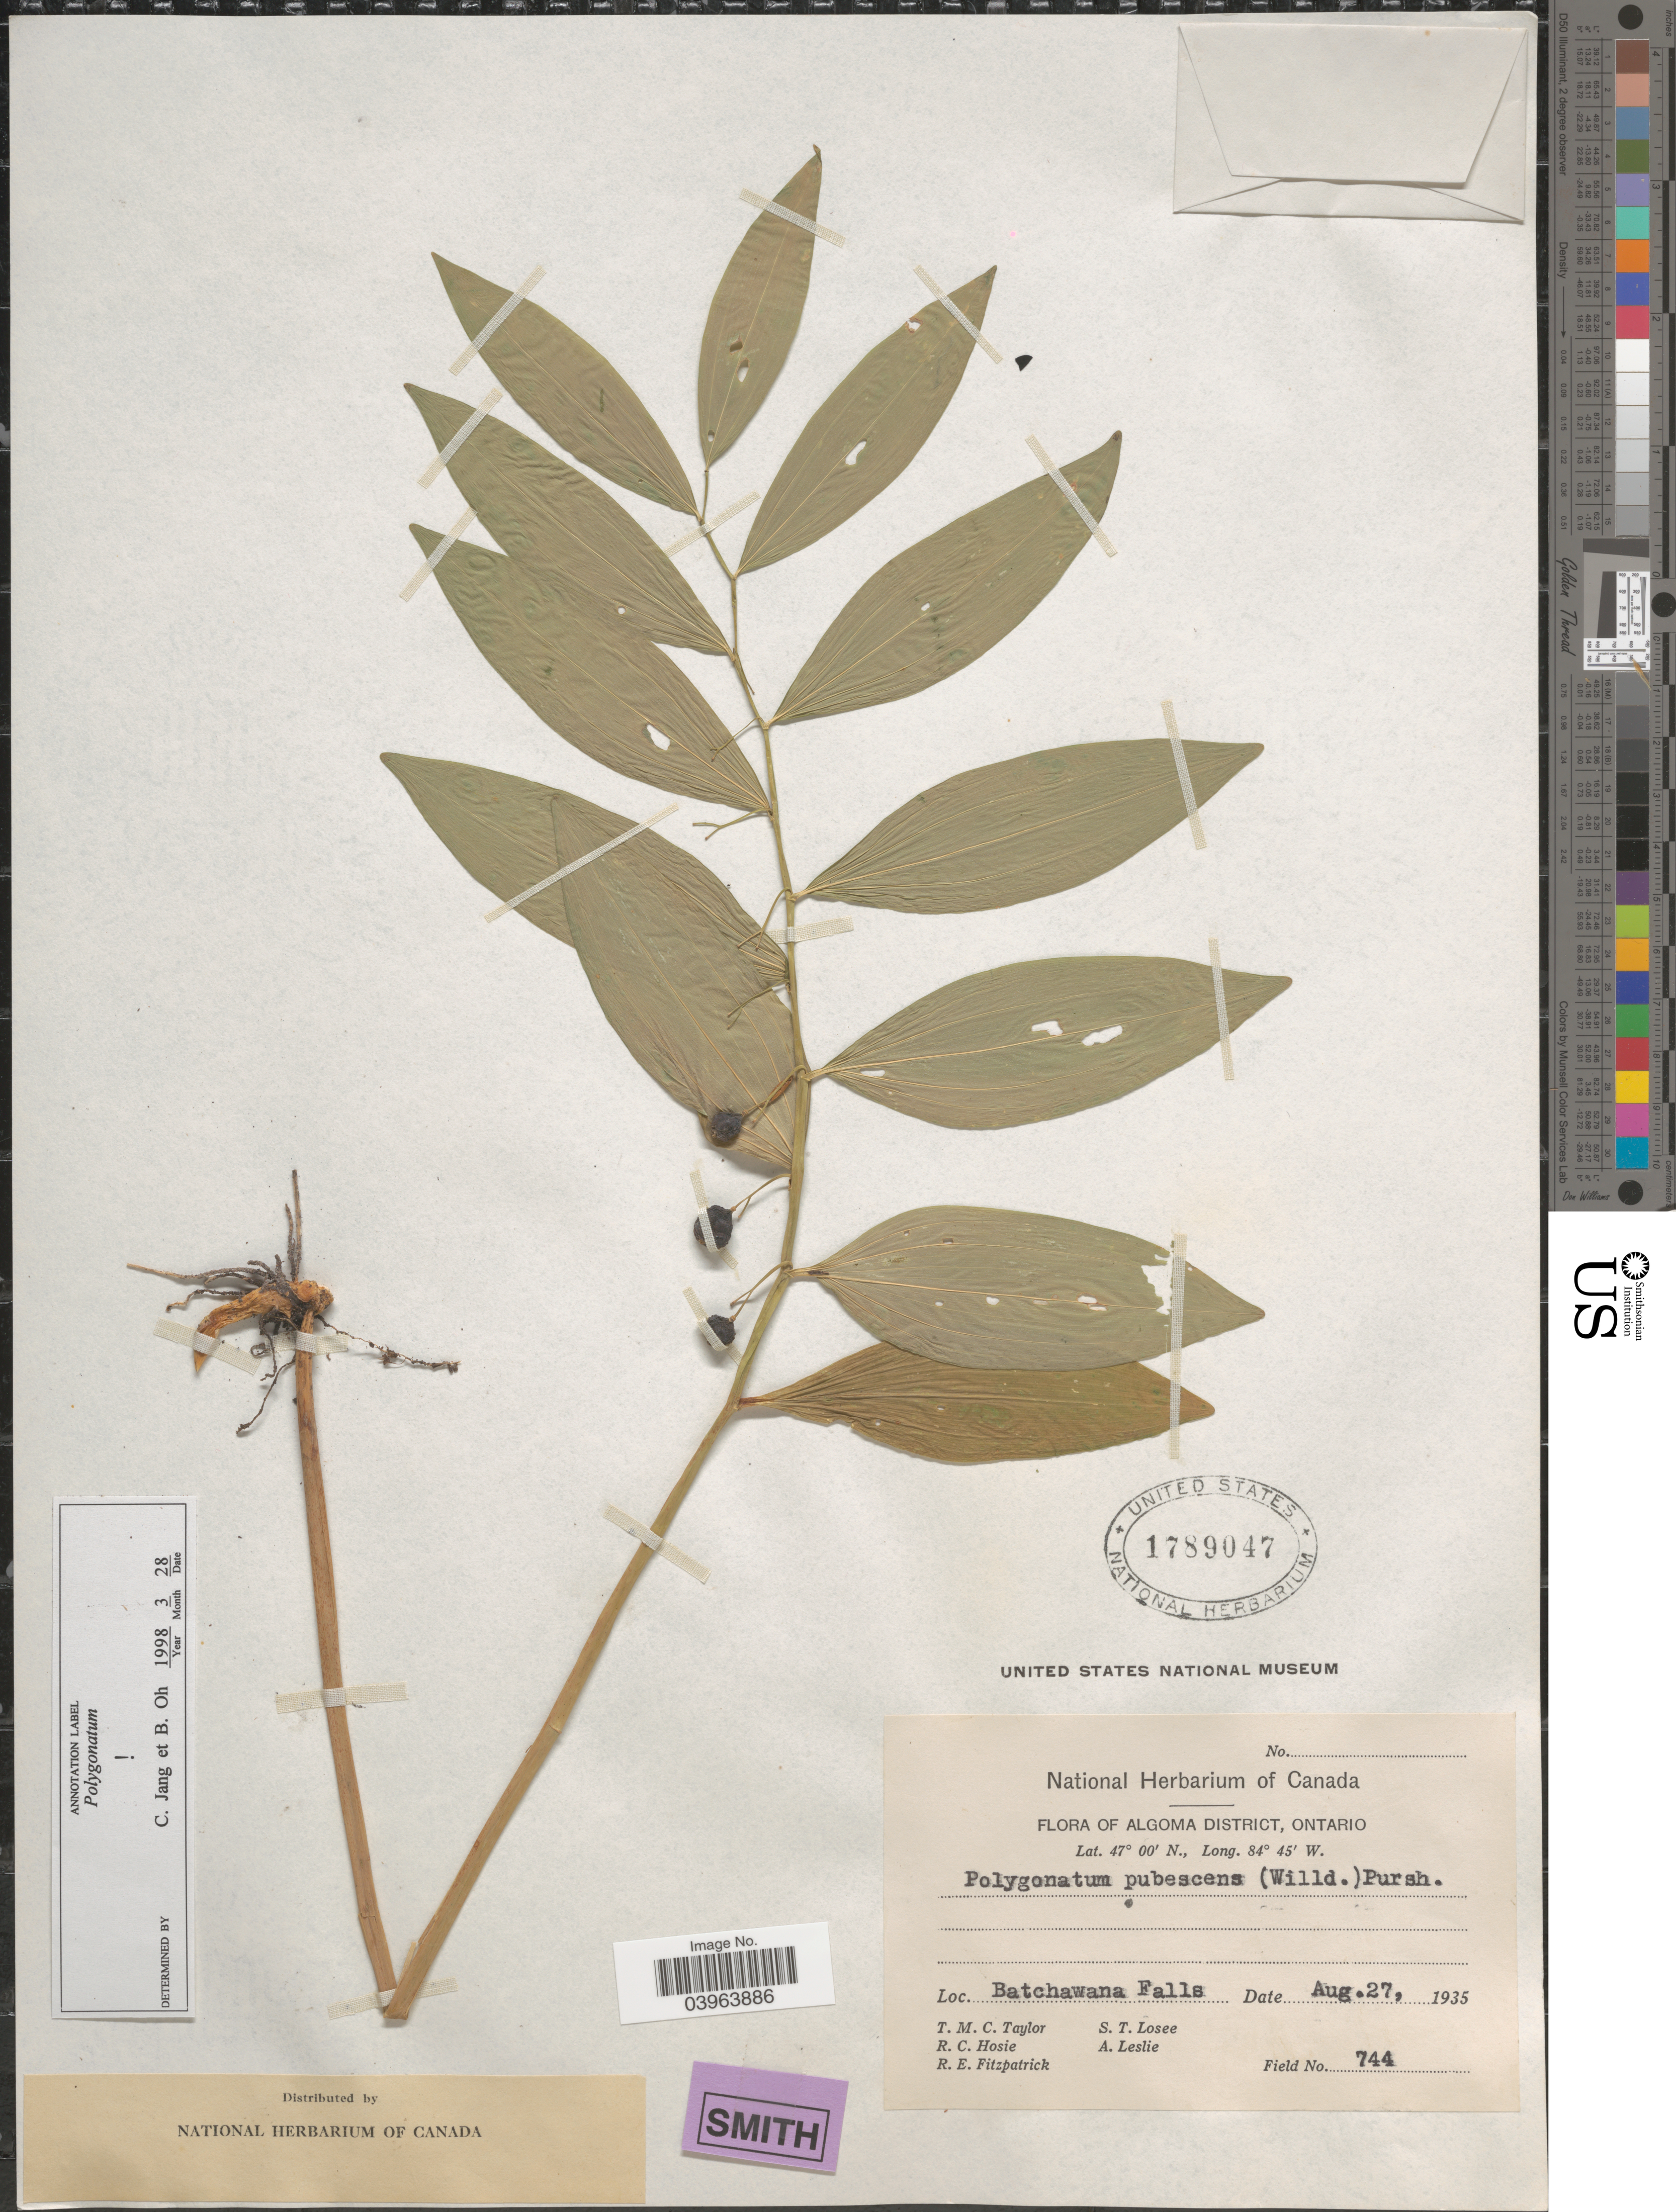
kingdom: Plantae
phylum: Tracheophyta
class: Liliopsida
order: Asparagales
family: Asparagaceae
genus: Polygonatum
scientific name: Polygonatum pubescens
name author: (Willd.) Pursh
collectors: T. M. C. Taylor, R. Hosie, R. Fitzpatrick, S. Losee & A. Leslie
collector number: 744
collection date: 1935-08-27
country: Canada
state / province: Ontario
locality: Algoma District. Batchawana Falls.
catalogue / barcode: US 1789047